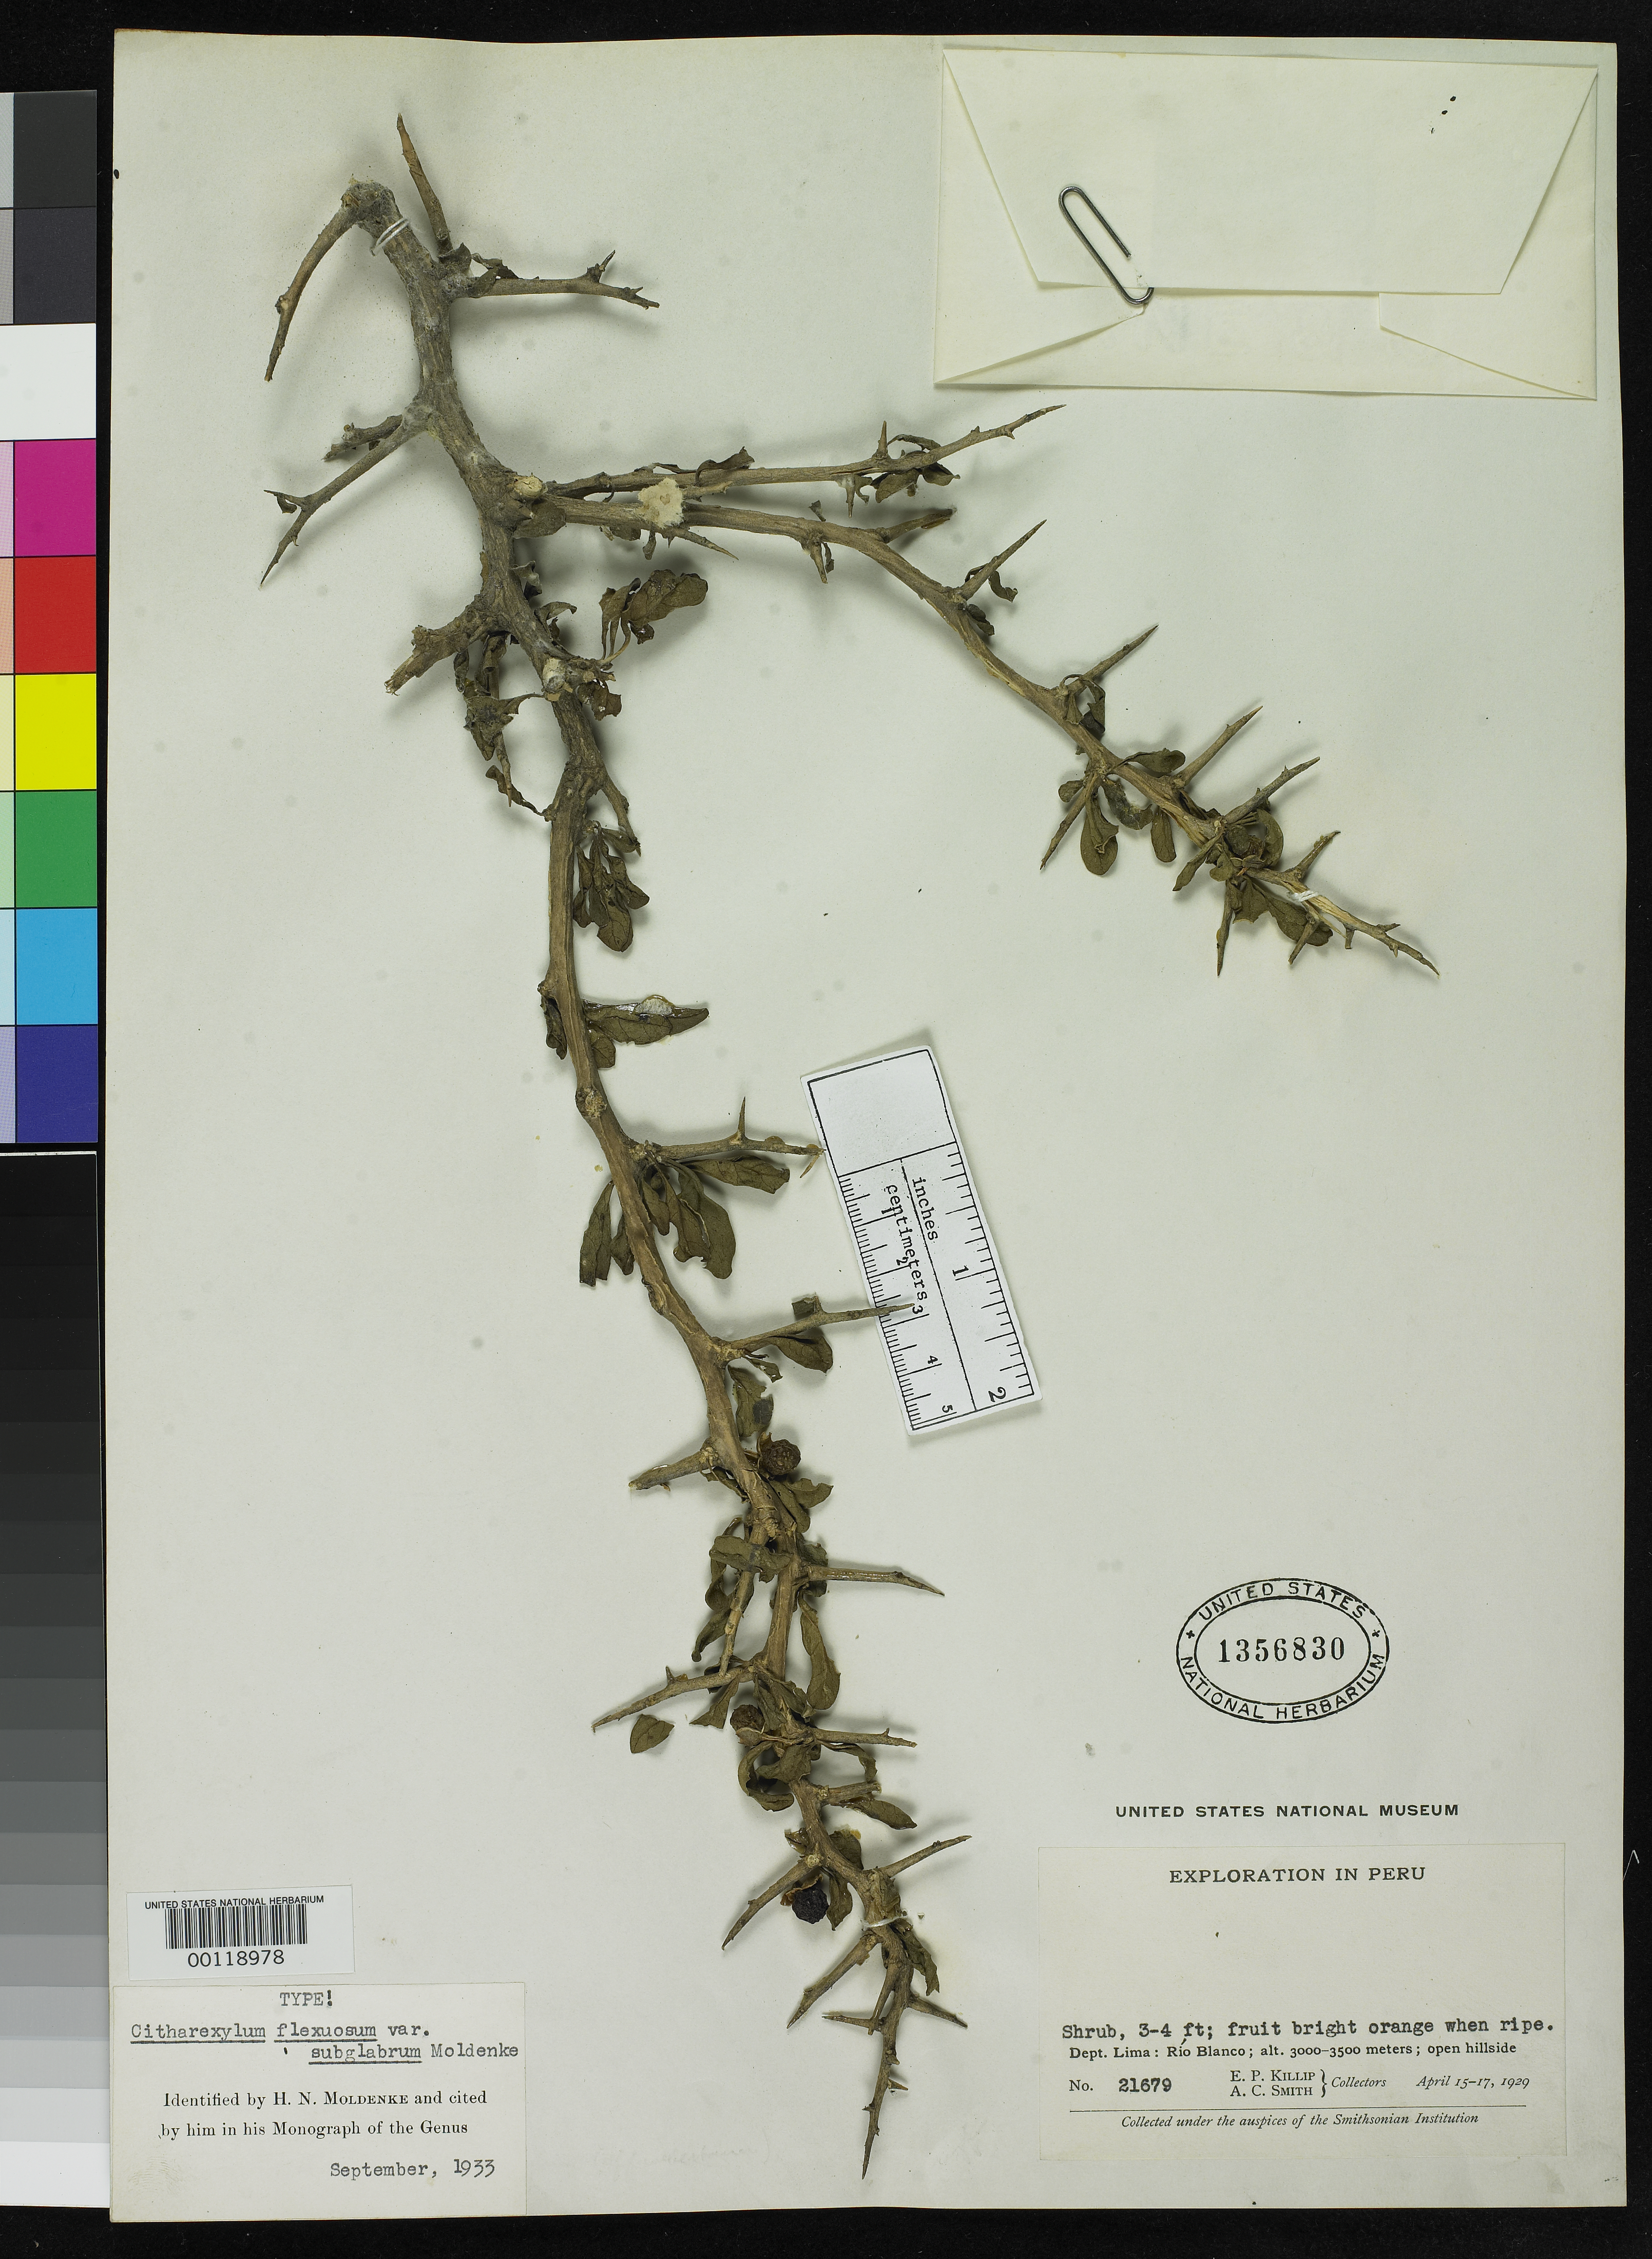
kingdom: Plantae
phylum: Tracheophyta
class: Magnoliopsida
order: Lamiales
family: Verbenaceae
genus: Citharexylum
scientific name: Citharexylum flexuosum var. subglabrum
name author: Moldenke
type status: Holotype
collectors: E. P. Killip & A. C. Smith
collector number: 21679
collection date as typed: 15 Apr 1929 to 17 Apr 1929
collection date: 1929-04-15/1929-04-17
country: Peru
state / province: Lima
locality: Rio Blanco.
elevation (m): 3000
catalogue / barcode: US 1356830